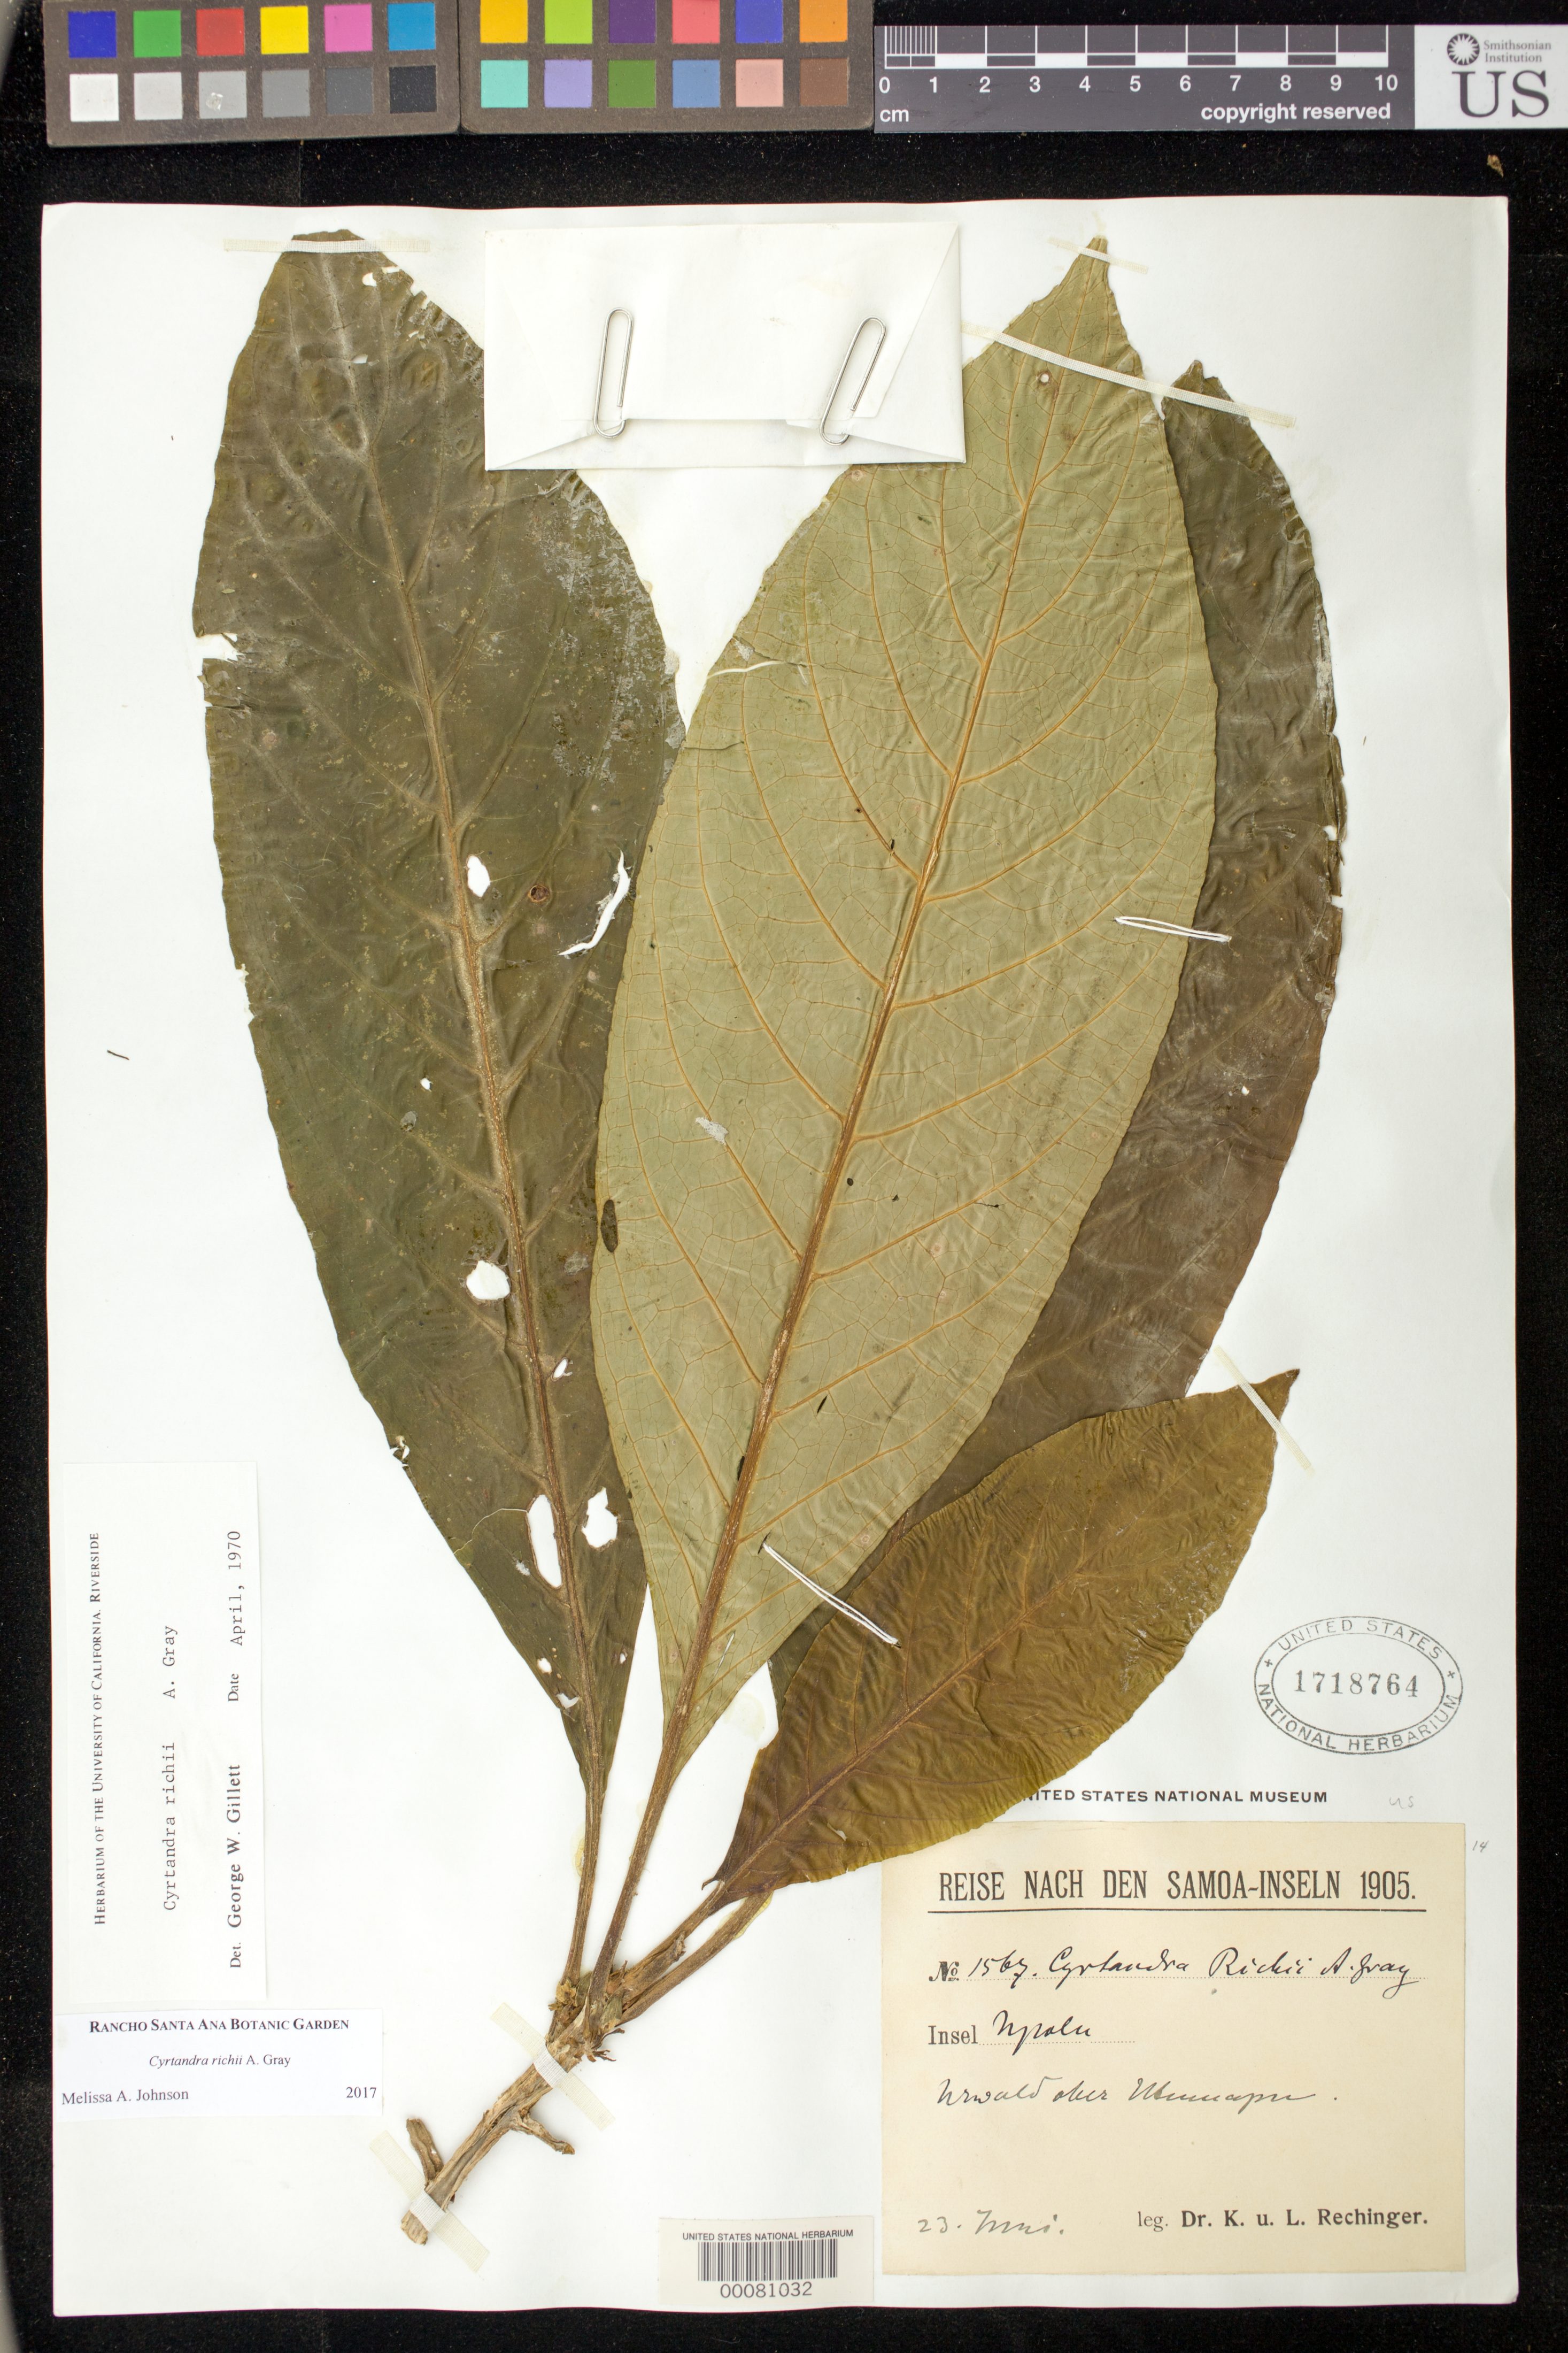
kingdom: Plantae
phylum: Tracheophyta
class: Magnoliopsida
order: Lamiales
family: Gesneriaceae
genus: Cyrtandra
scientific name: Cyrtandra richii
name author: A. Gray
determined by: Johnson, Melissa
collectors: K. Rechinger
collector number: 1567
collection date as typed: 23 May 1905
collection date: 1905-05-23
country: Samoa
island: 'Upolu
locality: Upolu,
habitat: Jungle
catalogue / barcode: US 1718764